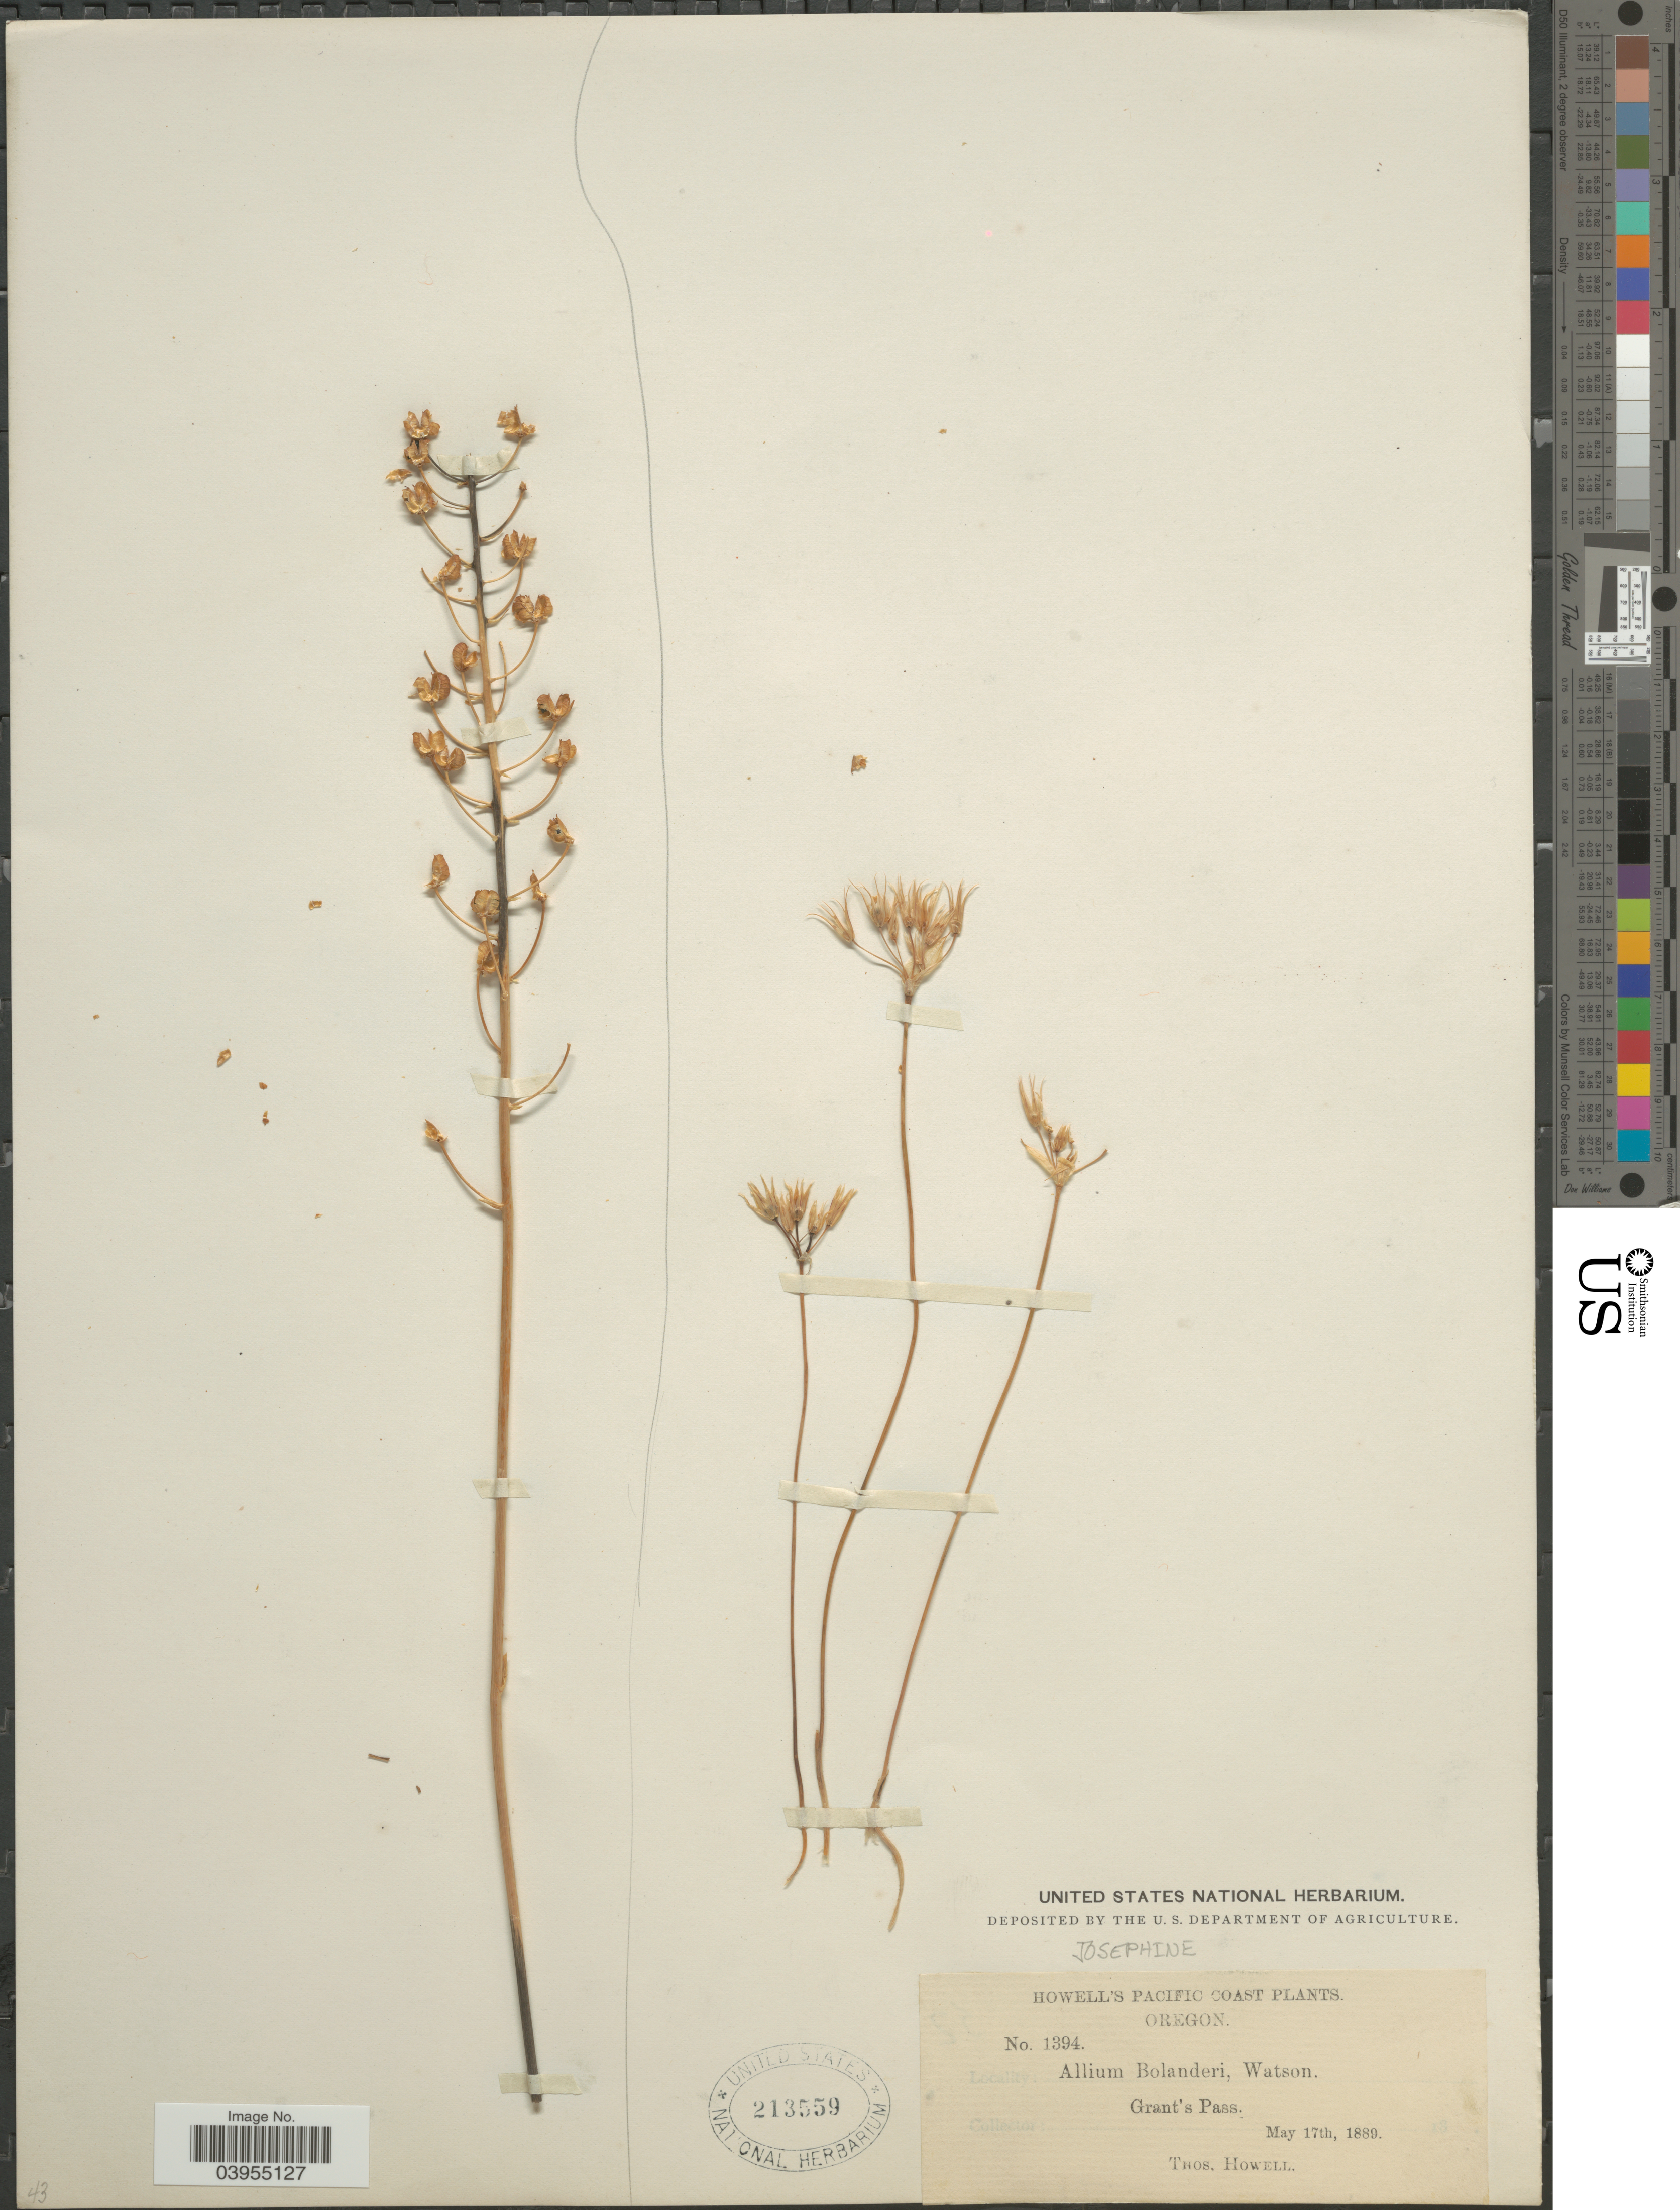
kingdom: Plantae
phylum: Tracheophyta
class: Liliopsida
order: Asparagales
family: Amaryllidaceae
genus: Allium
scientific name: Allium bolanderi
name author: S. Watson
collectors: T. Howell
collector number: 1394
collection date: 1889-05-17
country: United States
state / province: Oregon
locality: Josephine. Pacific Coast. Grant's Pass.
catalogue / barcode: US 213559